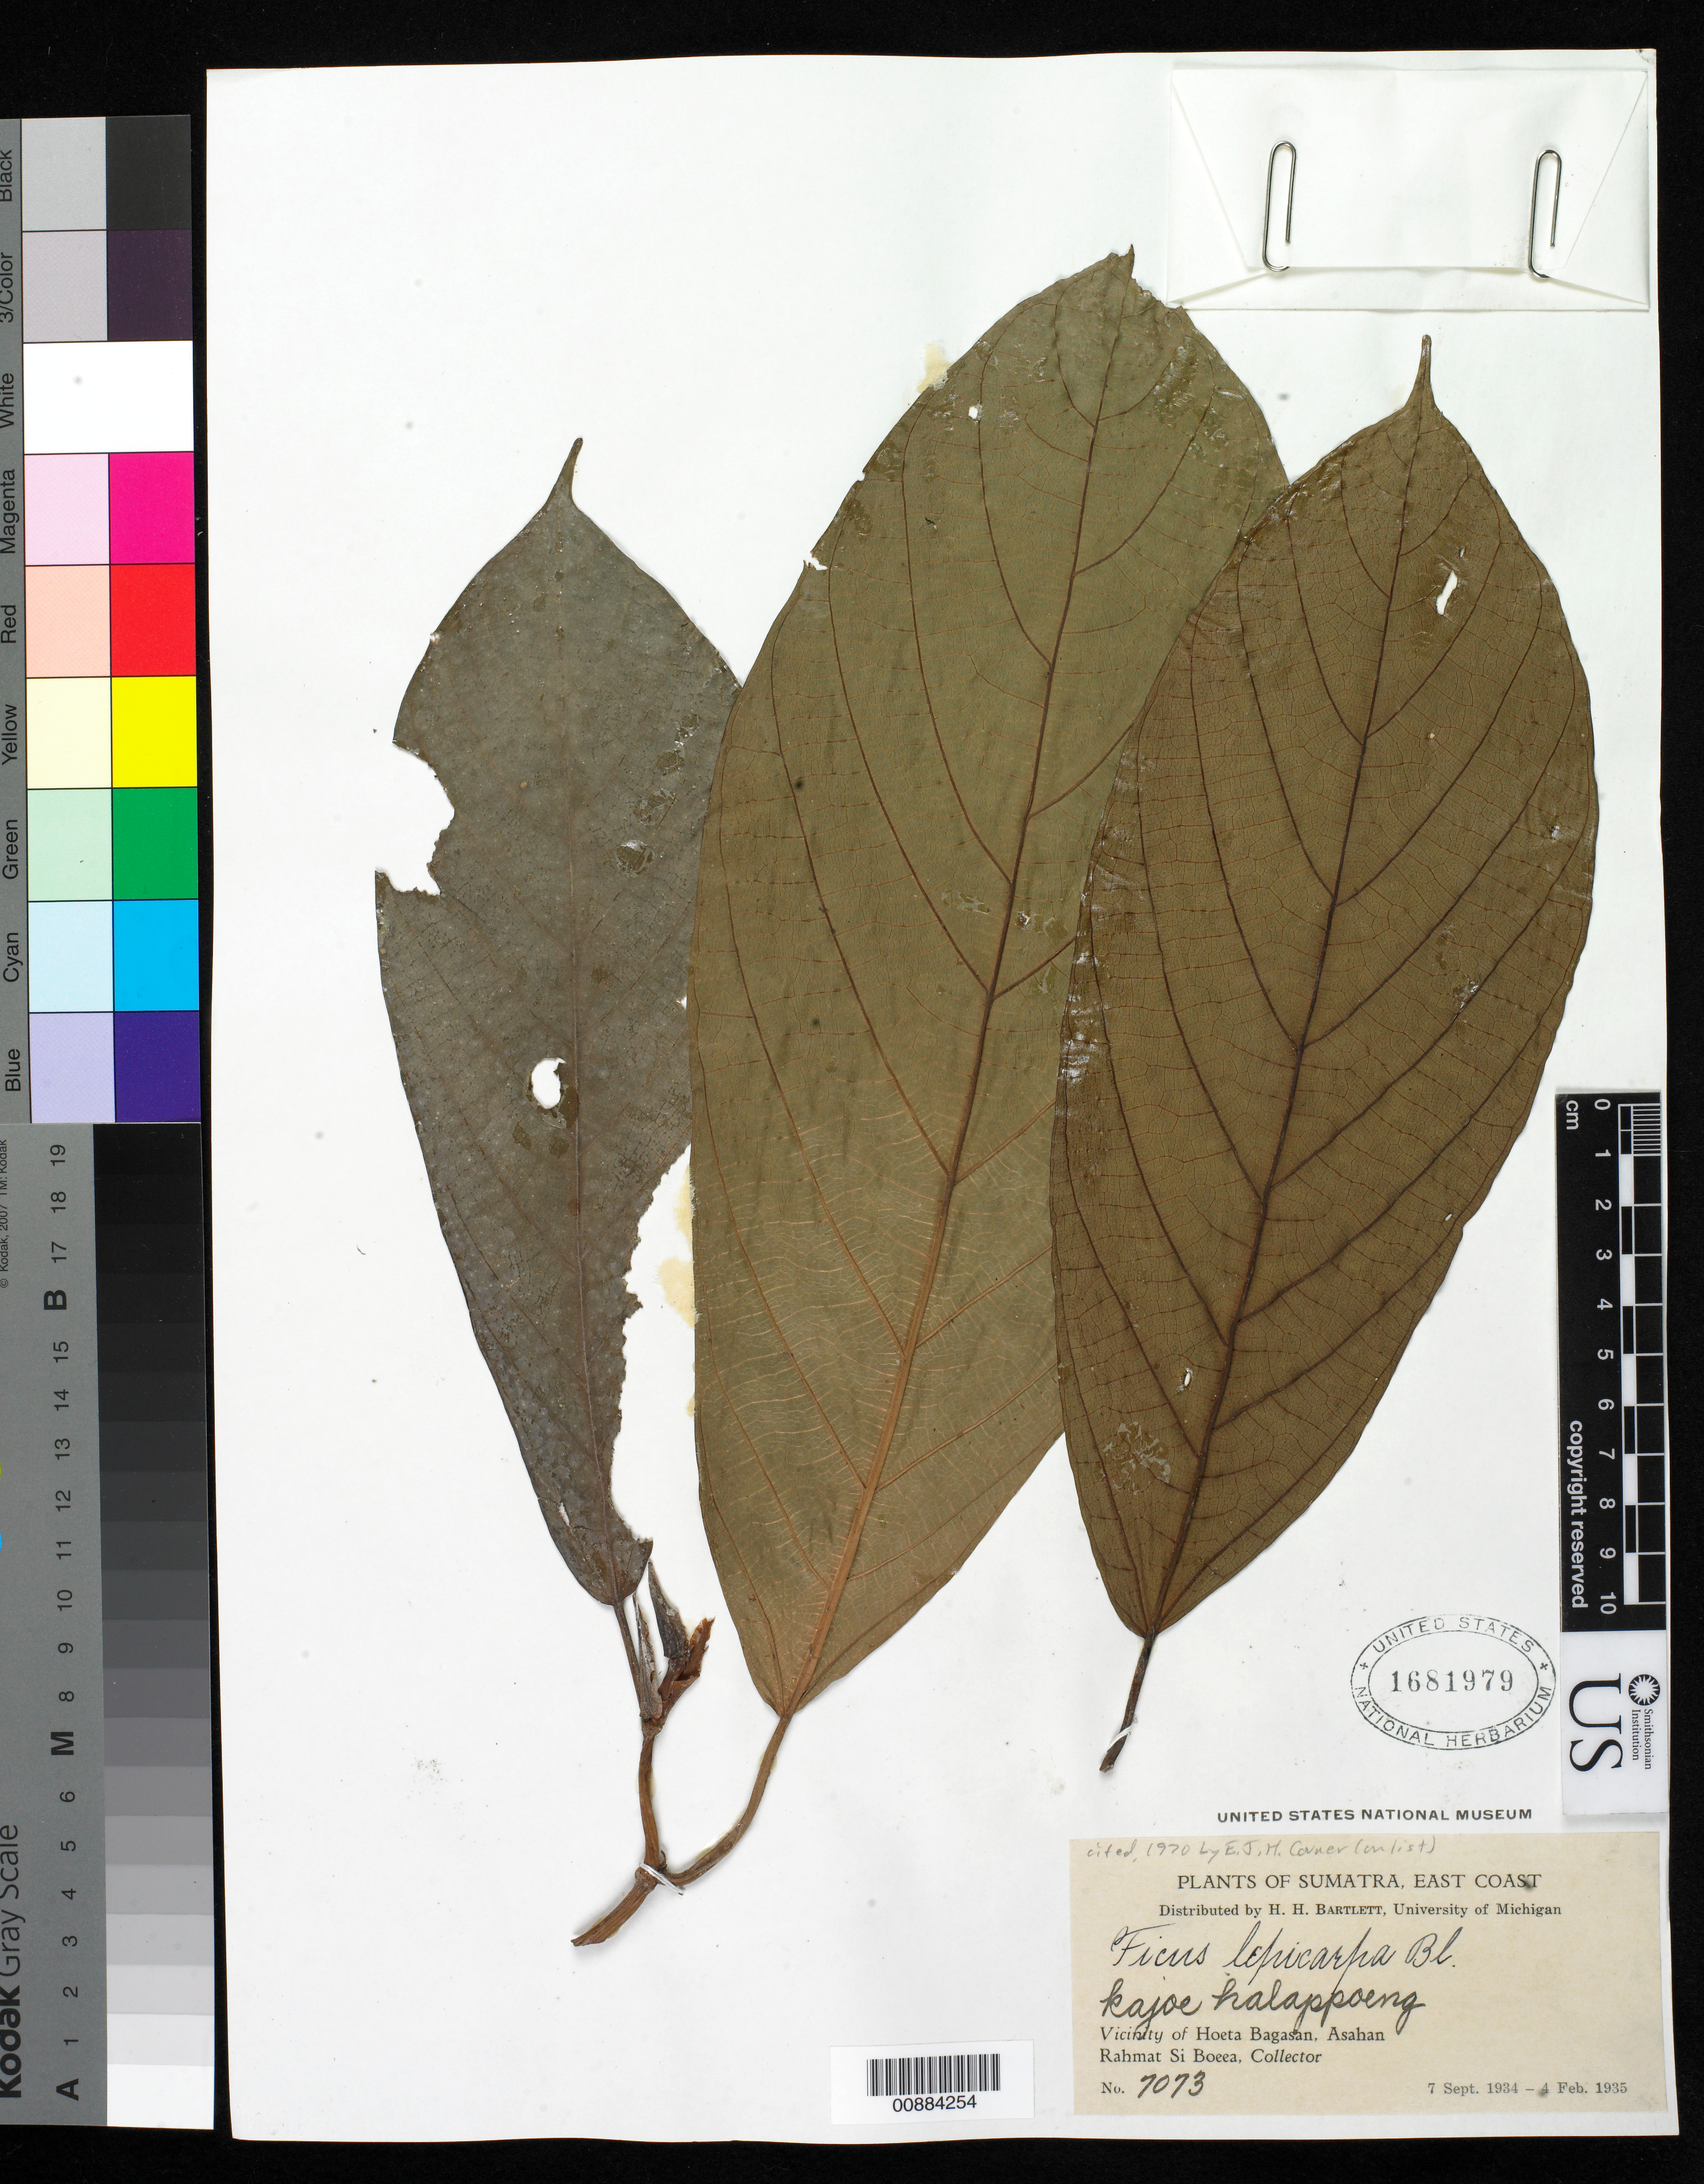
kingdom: Plantae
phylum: Tracheophyta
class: Magnoliopsida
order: Rosales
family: Moraceae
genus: Ficus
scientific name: Ficus lepicarpa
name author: Blume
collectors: Rahmat Si Boeea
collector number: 7073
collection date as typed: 07 Sep 1934 to 04 Feb 1935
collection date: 1934-09-07/1935-02-04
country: Indonesia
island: Sumatra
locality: E Coast, vicinity of Hoeta Bagasan, Asahan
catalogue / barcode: US 1681979